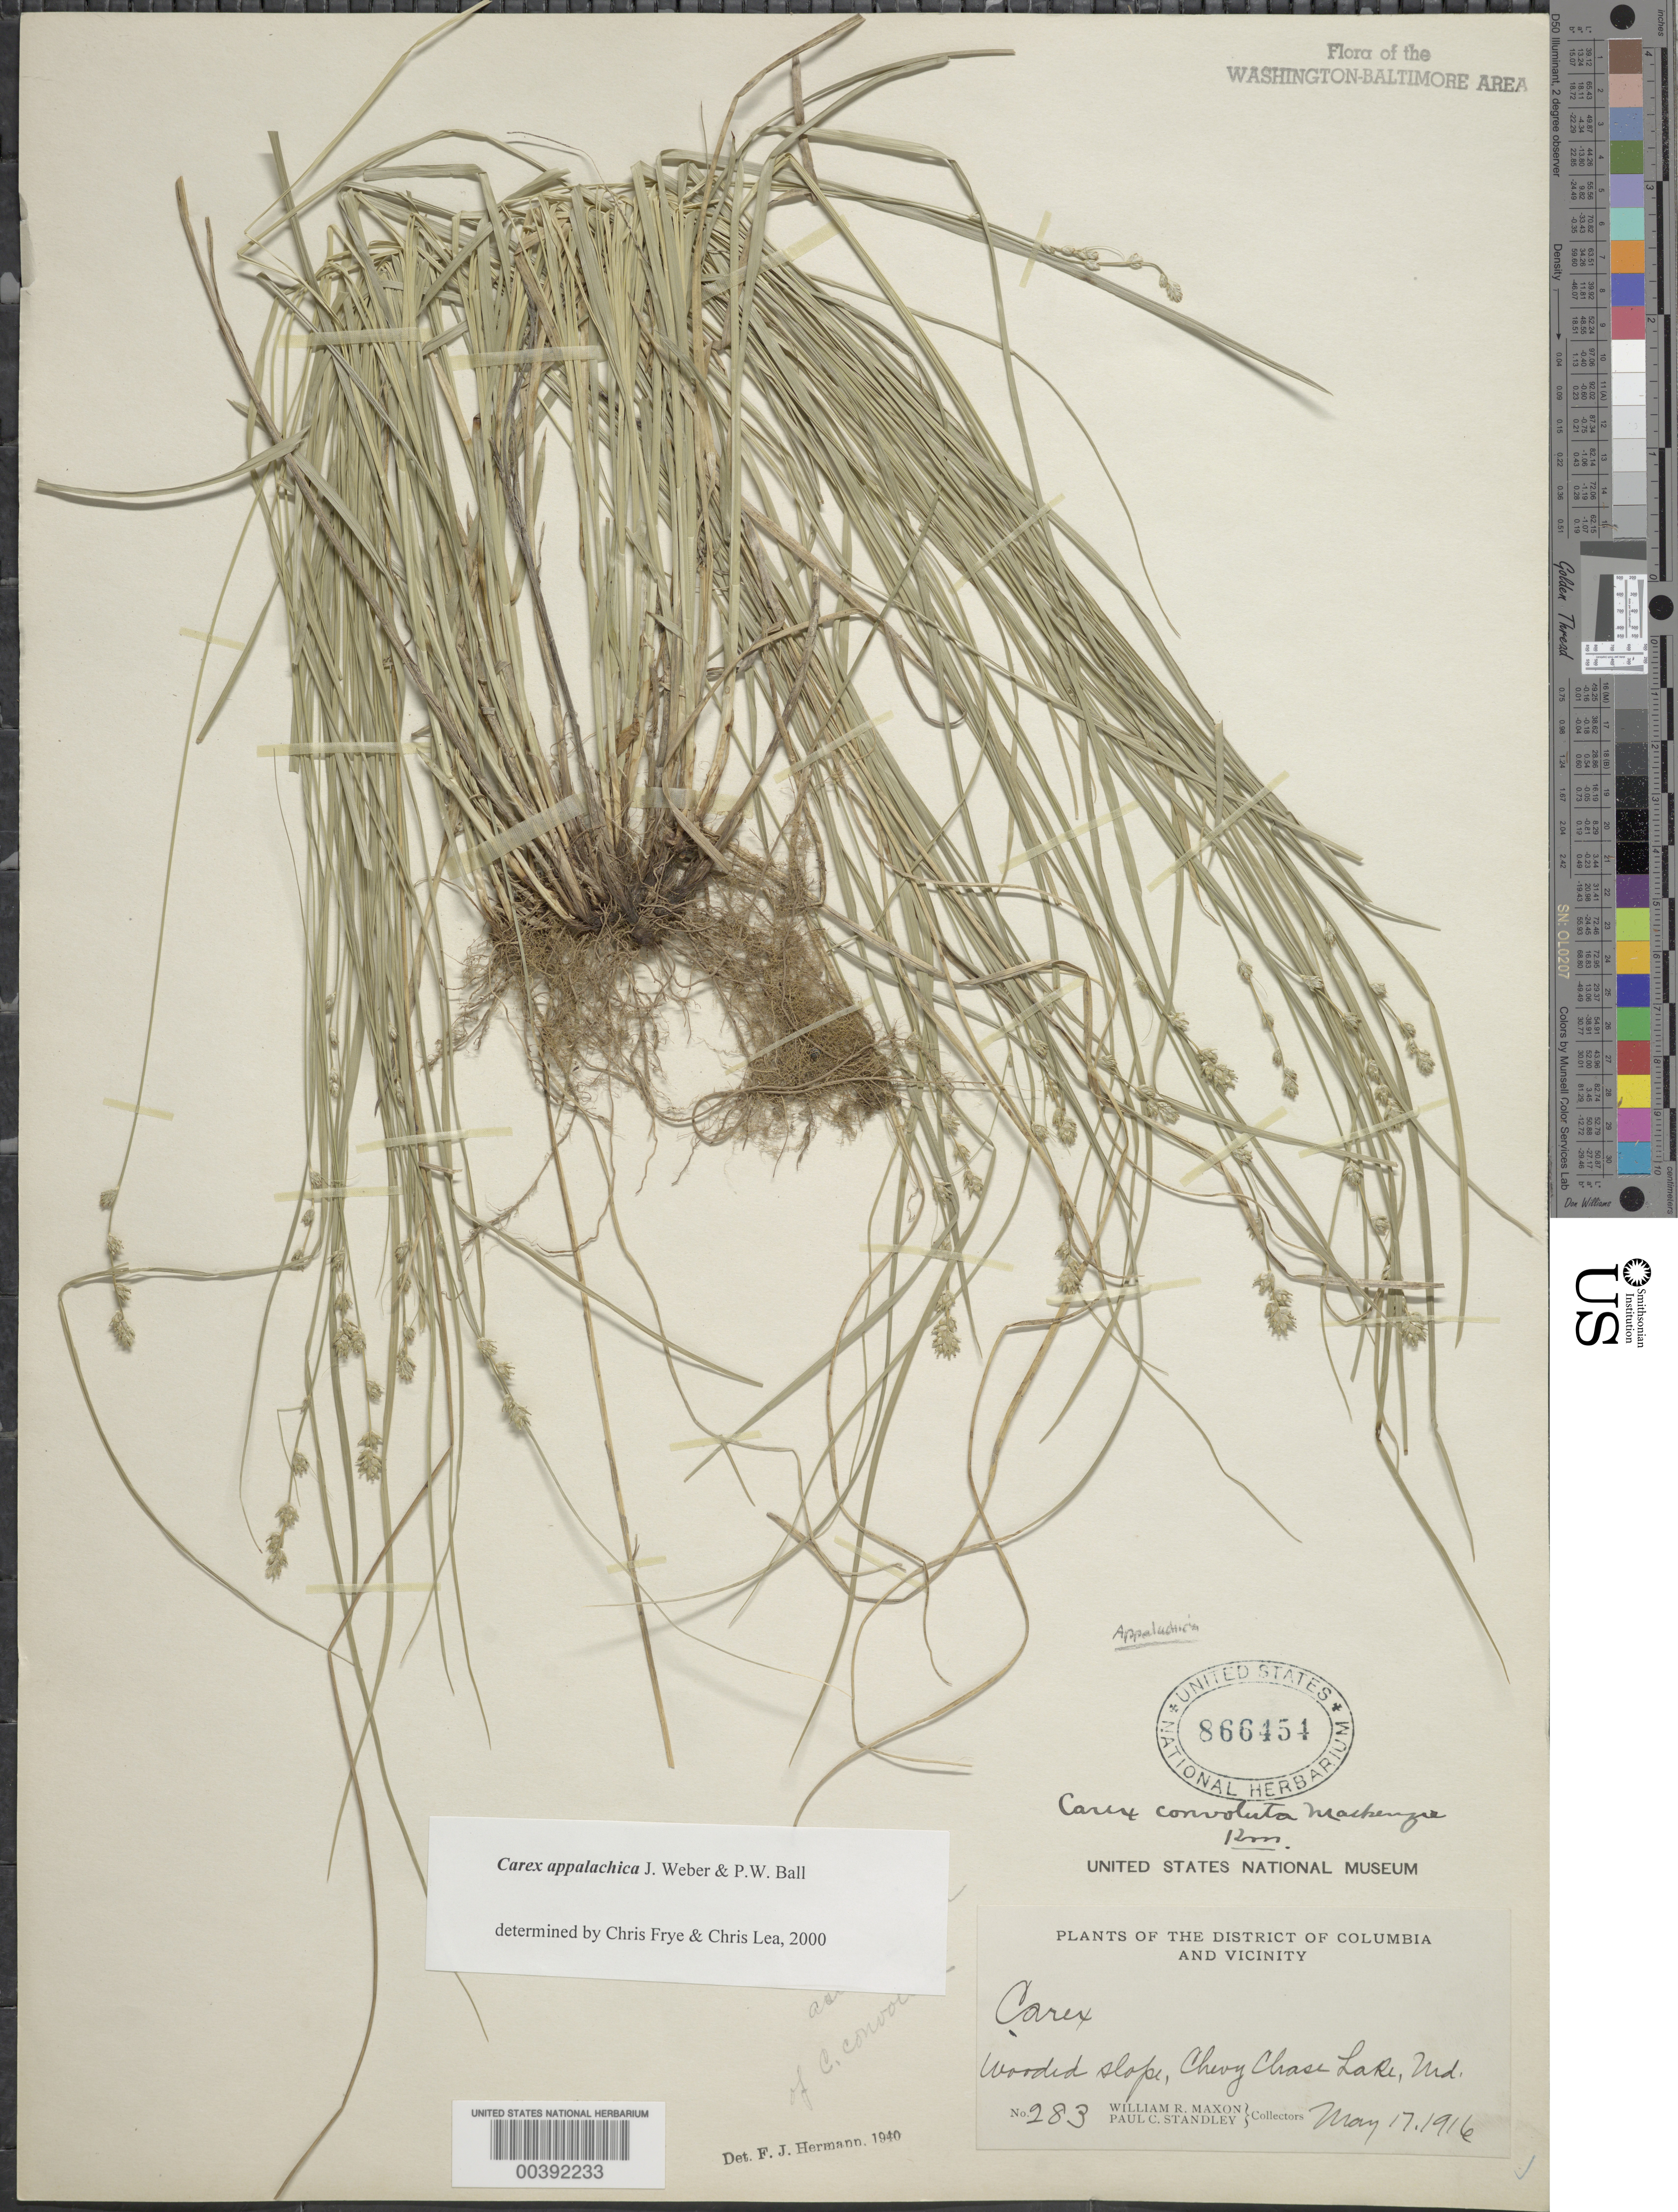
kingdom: Plantae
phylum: Tracheophyta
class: Liliopsida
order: Poales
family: Cyperaceae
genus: Carex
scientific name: Carex appalachica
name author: J.M. Webber & P.W. Ball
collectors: W. R. Maxon & P. C. Standley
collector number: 283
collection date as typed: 17 May 1916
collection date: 1916-05-17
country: United States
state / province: Maryland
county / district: Montgomery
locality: Chevy Chase Lake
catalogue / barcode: US 866454